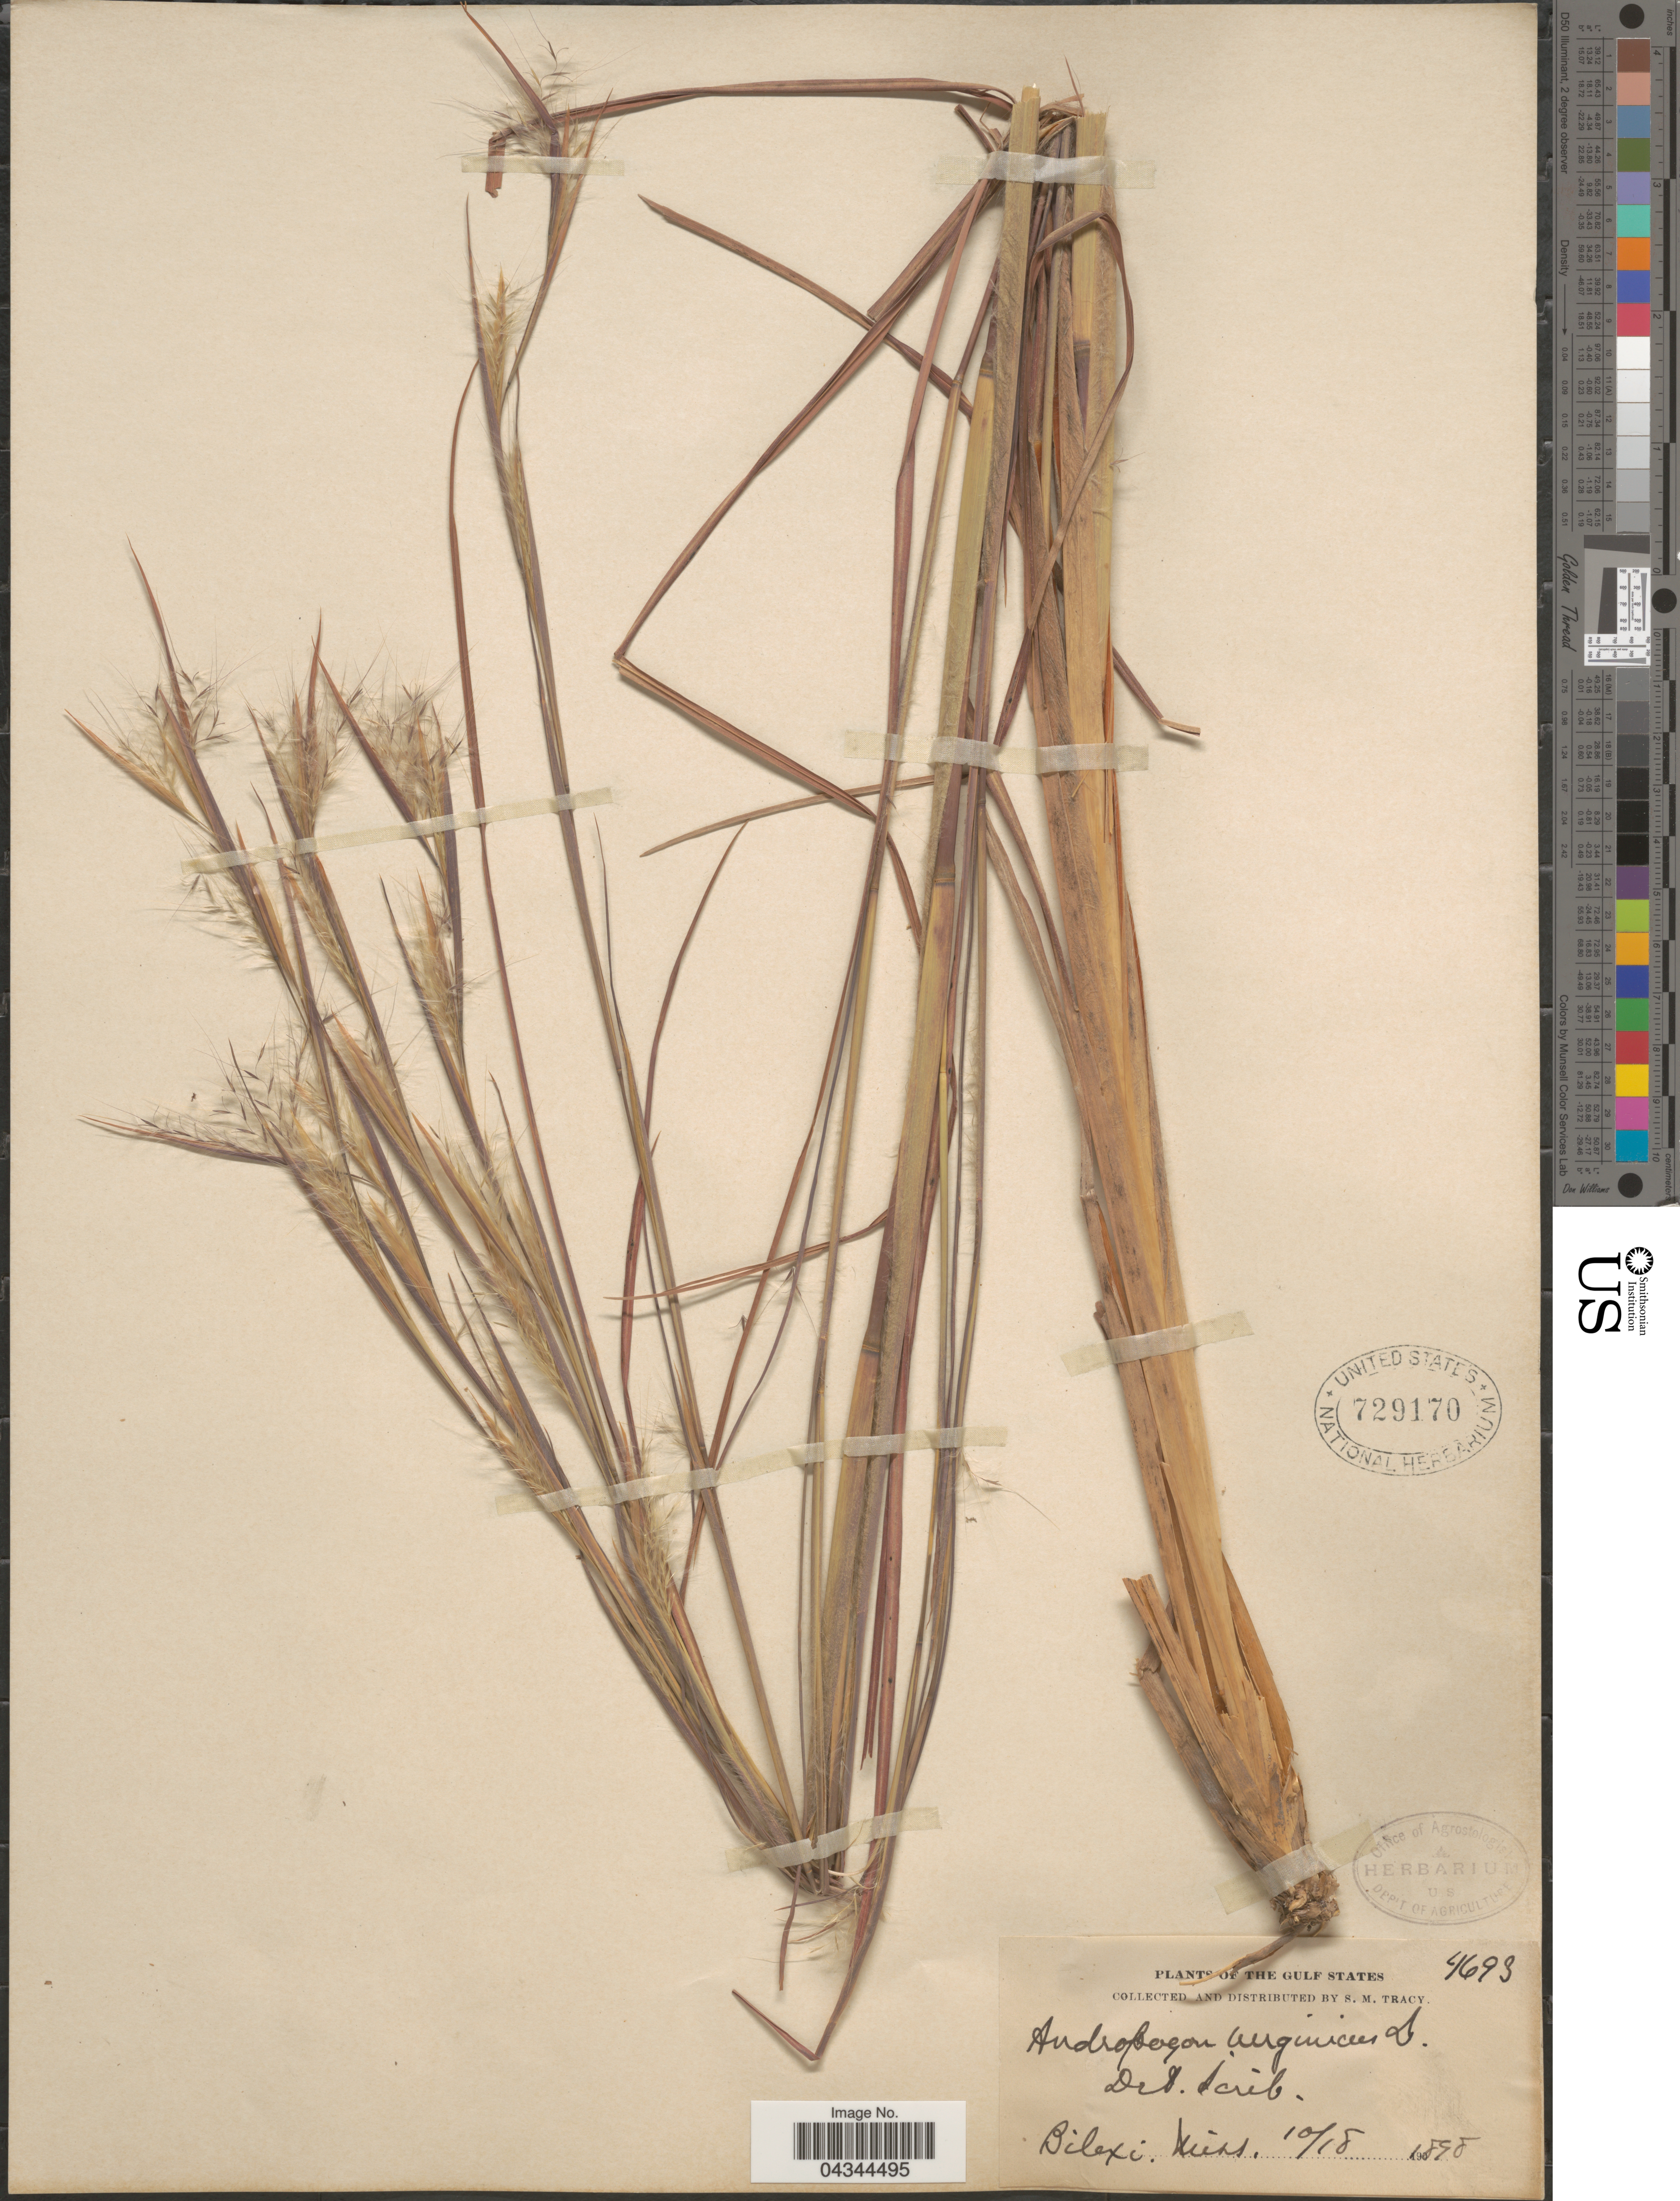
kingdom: Plantae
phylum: Tracheophyta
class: Liliopsida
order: Poales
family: Poaceae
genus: Andropogon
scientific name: Andropogon virginicus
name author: L.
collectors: S. M. Tracy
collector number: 4693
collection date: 1898-10-18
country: United States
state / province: Mississippi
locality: The Gulf States. Biloxi.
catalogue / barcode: US 729170